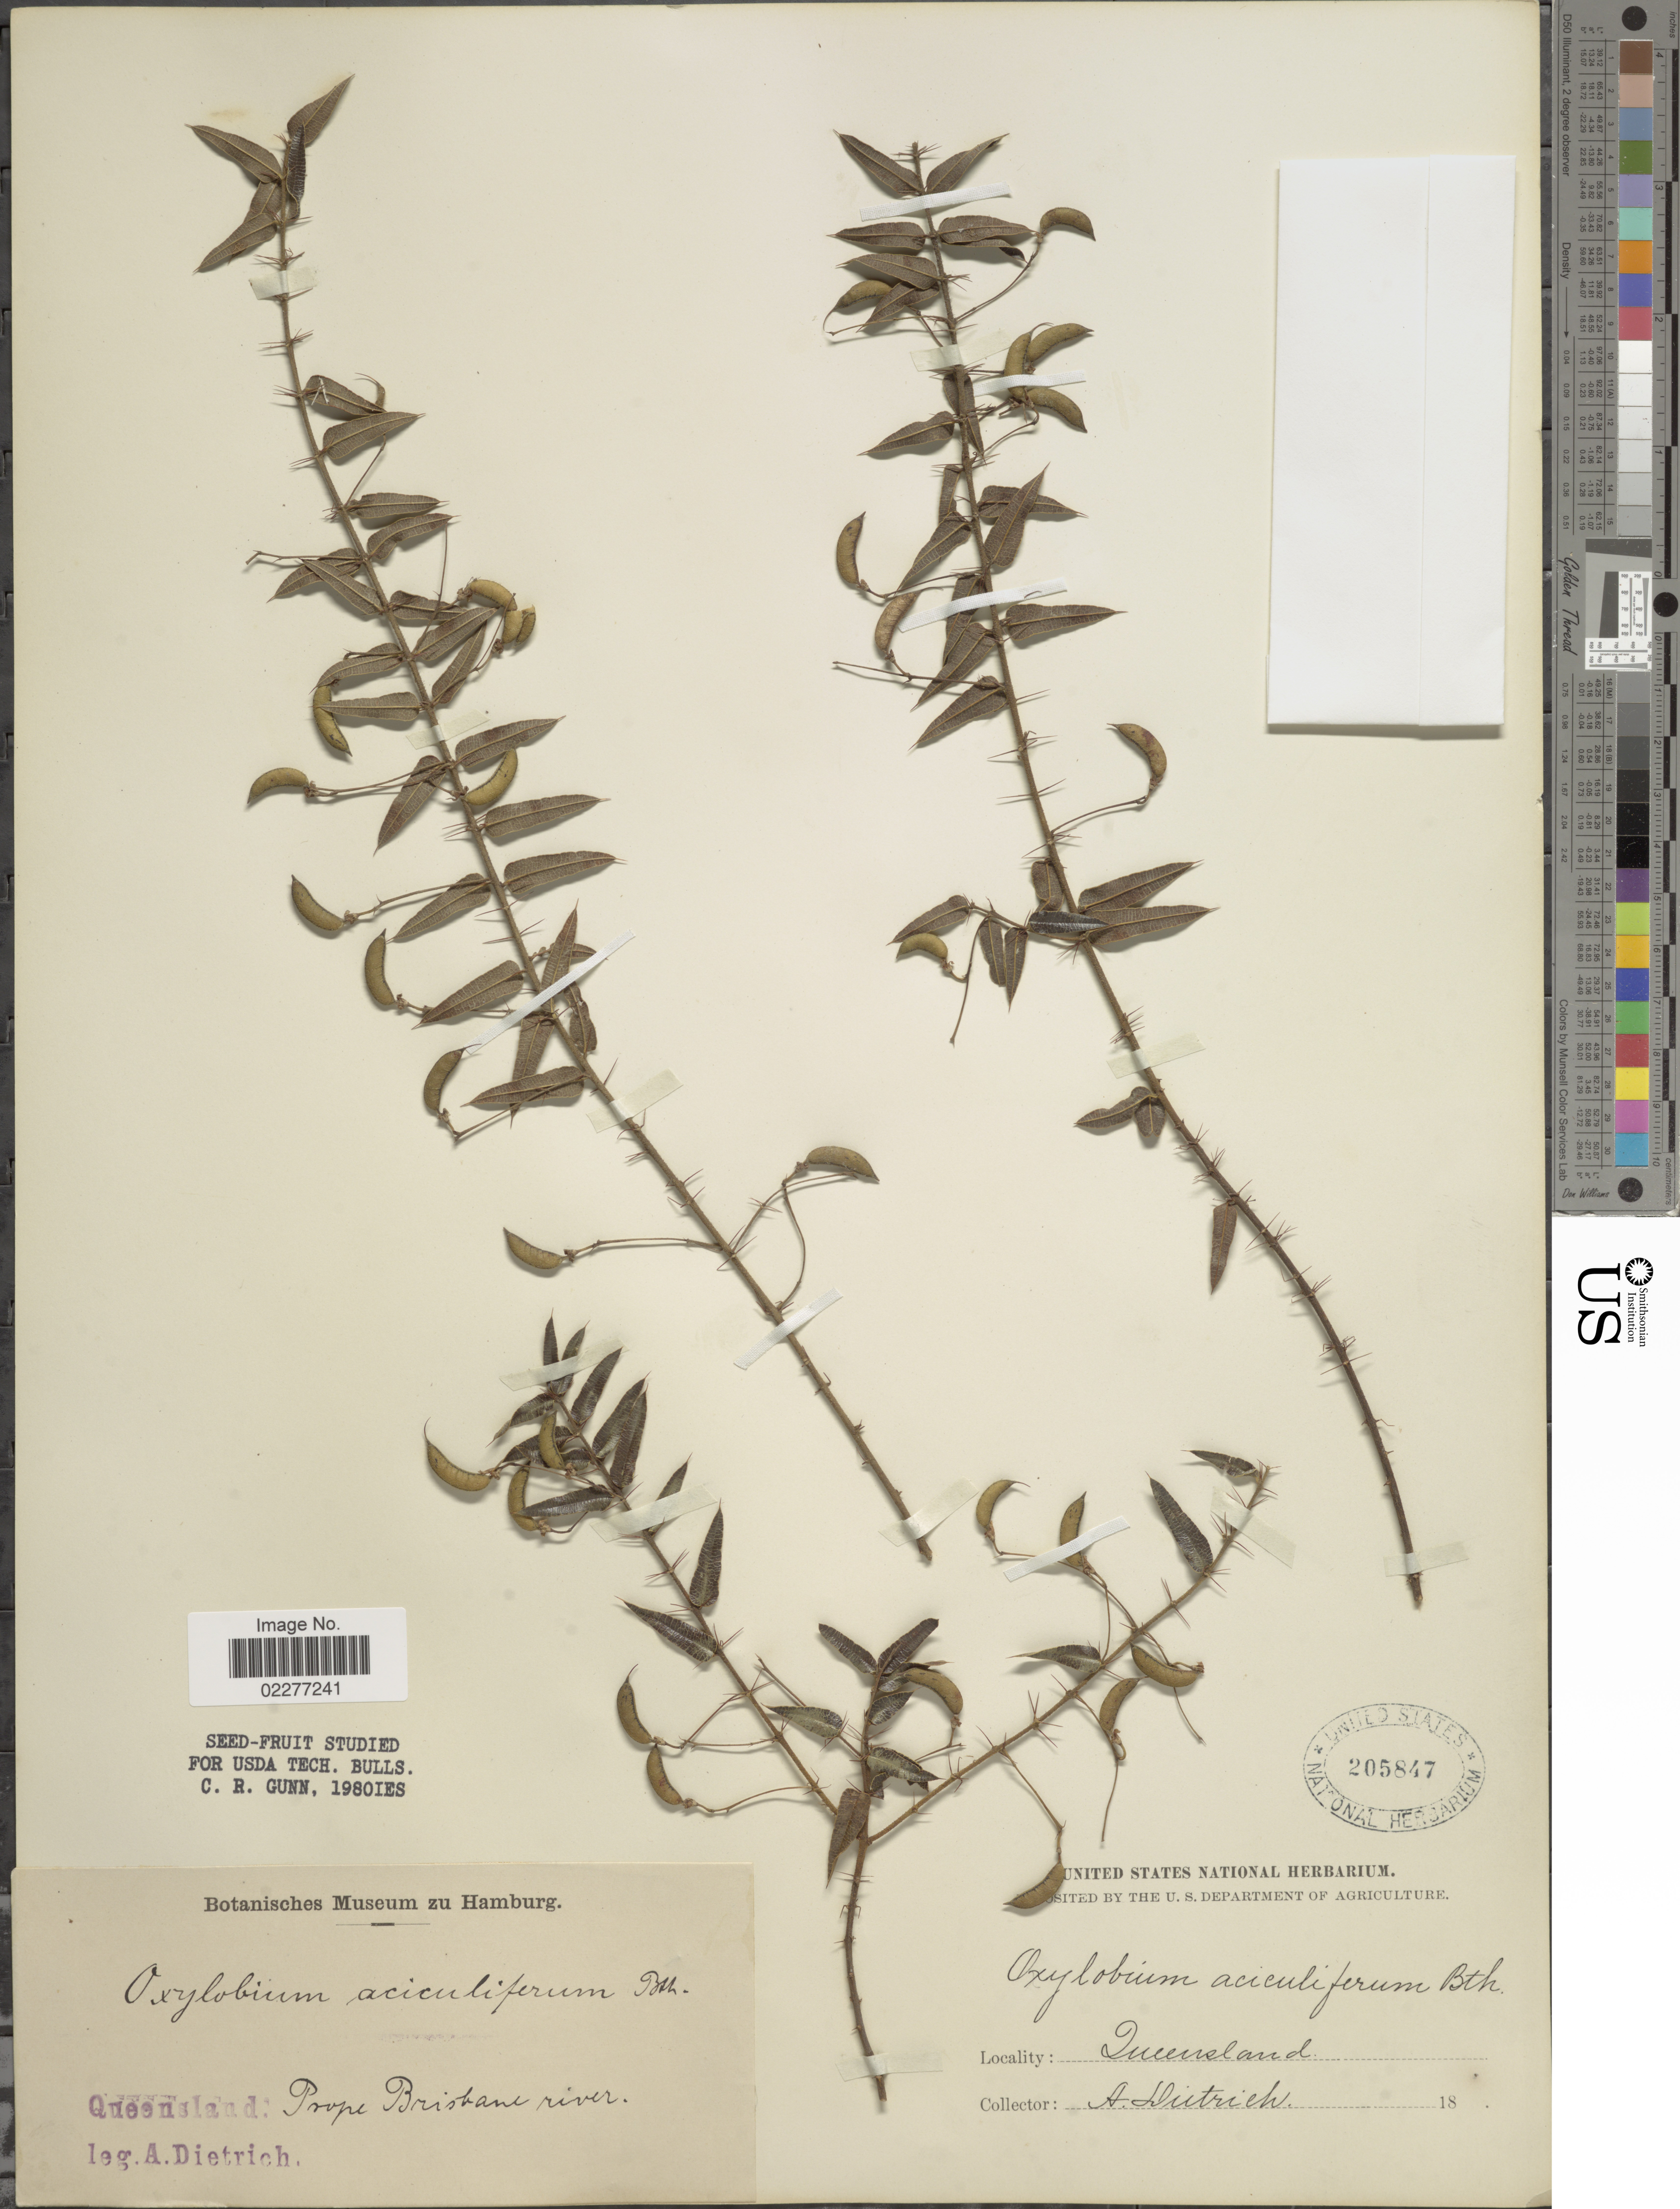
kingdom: Plantae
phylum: Tracheophyta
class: Magnoliopsida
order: Fabales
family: Fabaceae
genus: Oxylobium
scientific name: Oxylobium aciculiferum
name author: (F. Muell.) Benth.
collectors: A. Dietrich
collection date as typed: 18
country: Australia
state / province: Queensland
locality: Prope Brisbane river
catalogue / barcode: US 205847